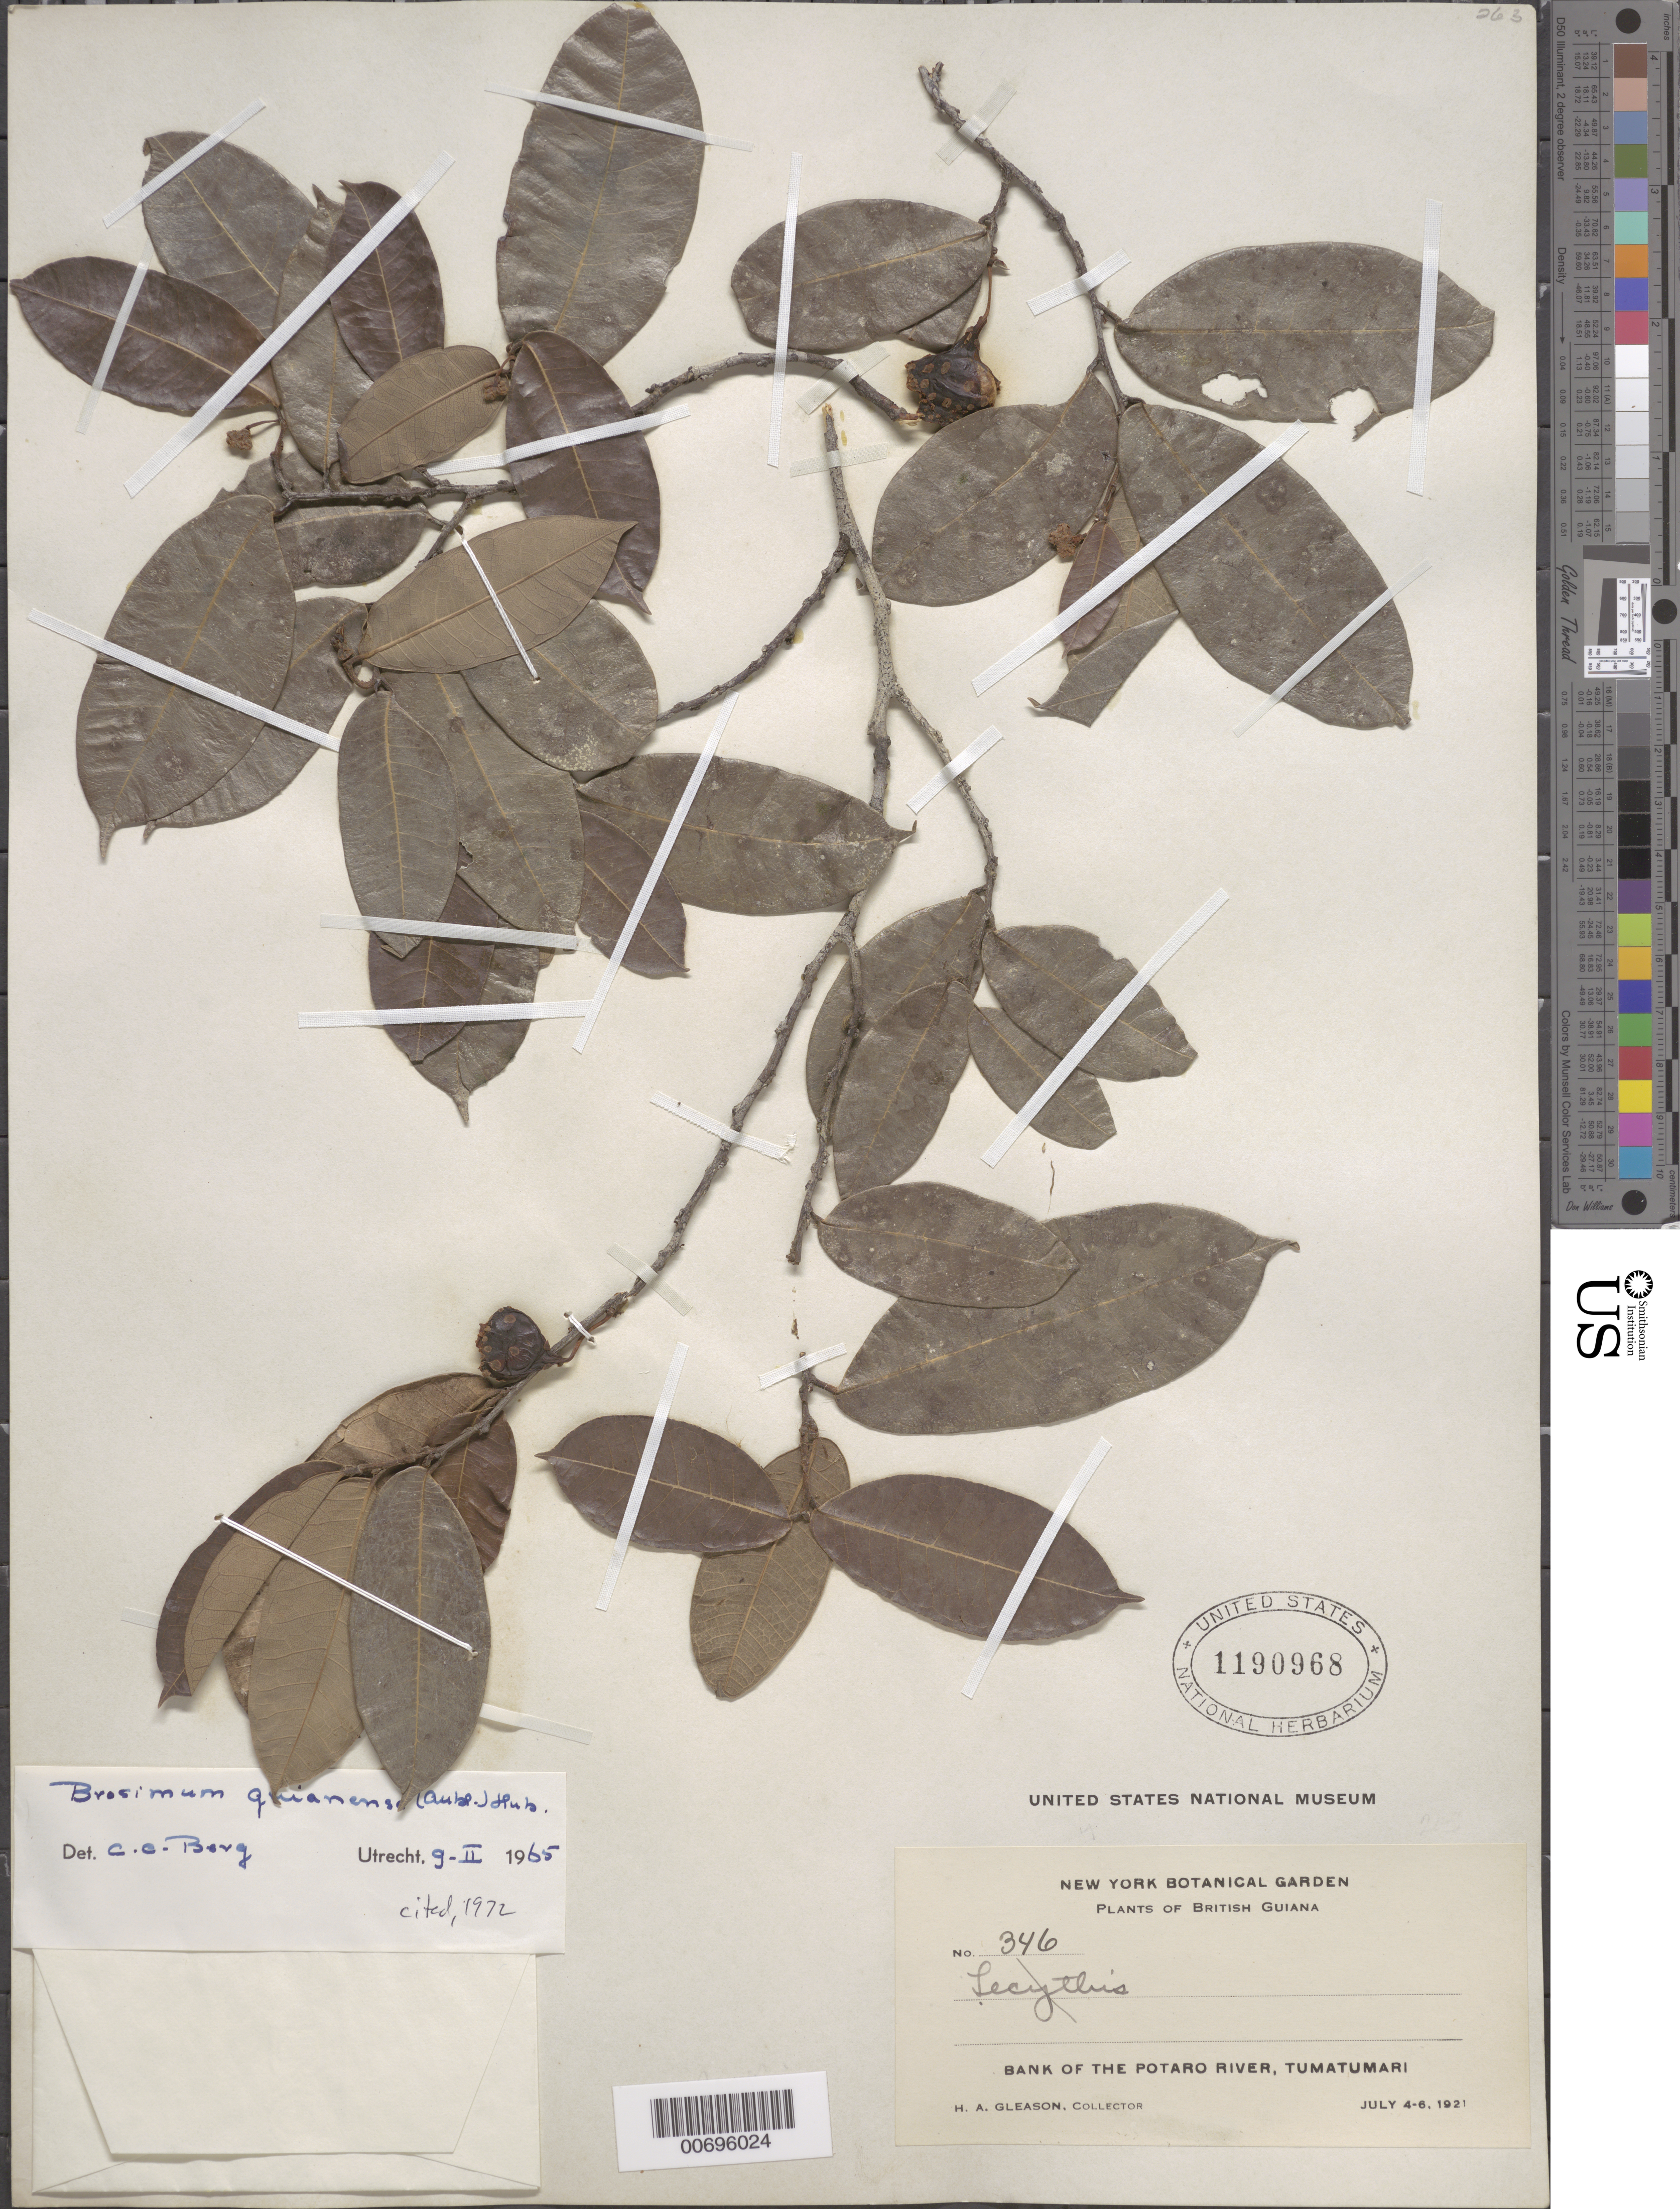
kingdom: Plantae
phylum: Tracheophyta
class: Magnoliopsida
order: Rosales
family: Moraceae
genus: Brosimum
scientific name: Brosimum guianense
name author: (Aubl.) Huber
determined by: Berg, C. C.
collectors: H. A. Gleason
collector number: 346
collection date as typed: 4-Jul-21 to 6-Jul-21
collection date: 1921-07-04/1921-07-06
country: Guyana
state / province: Potaro-Siparuni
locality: Tumatumari Village, Potaro R.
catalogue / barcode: US 1190968